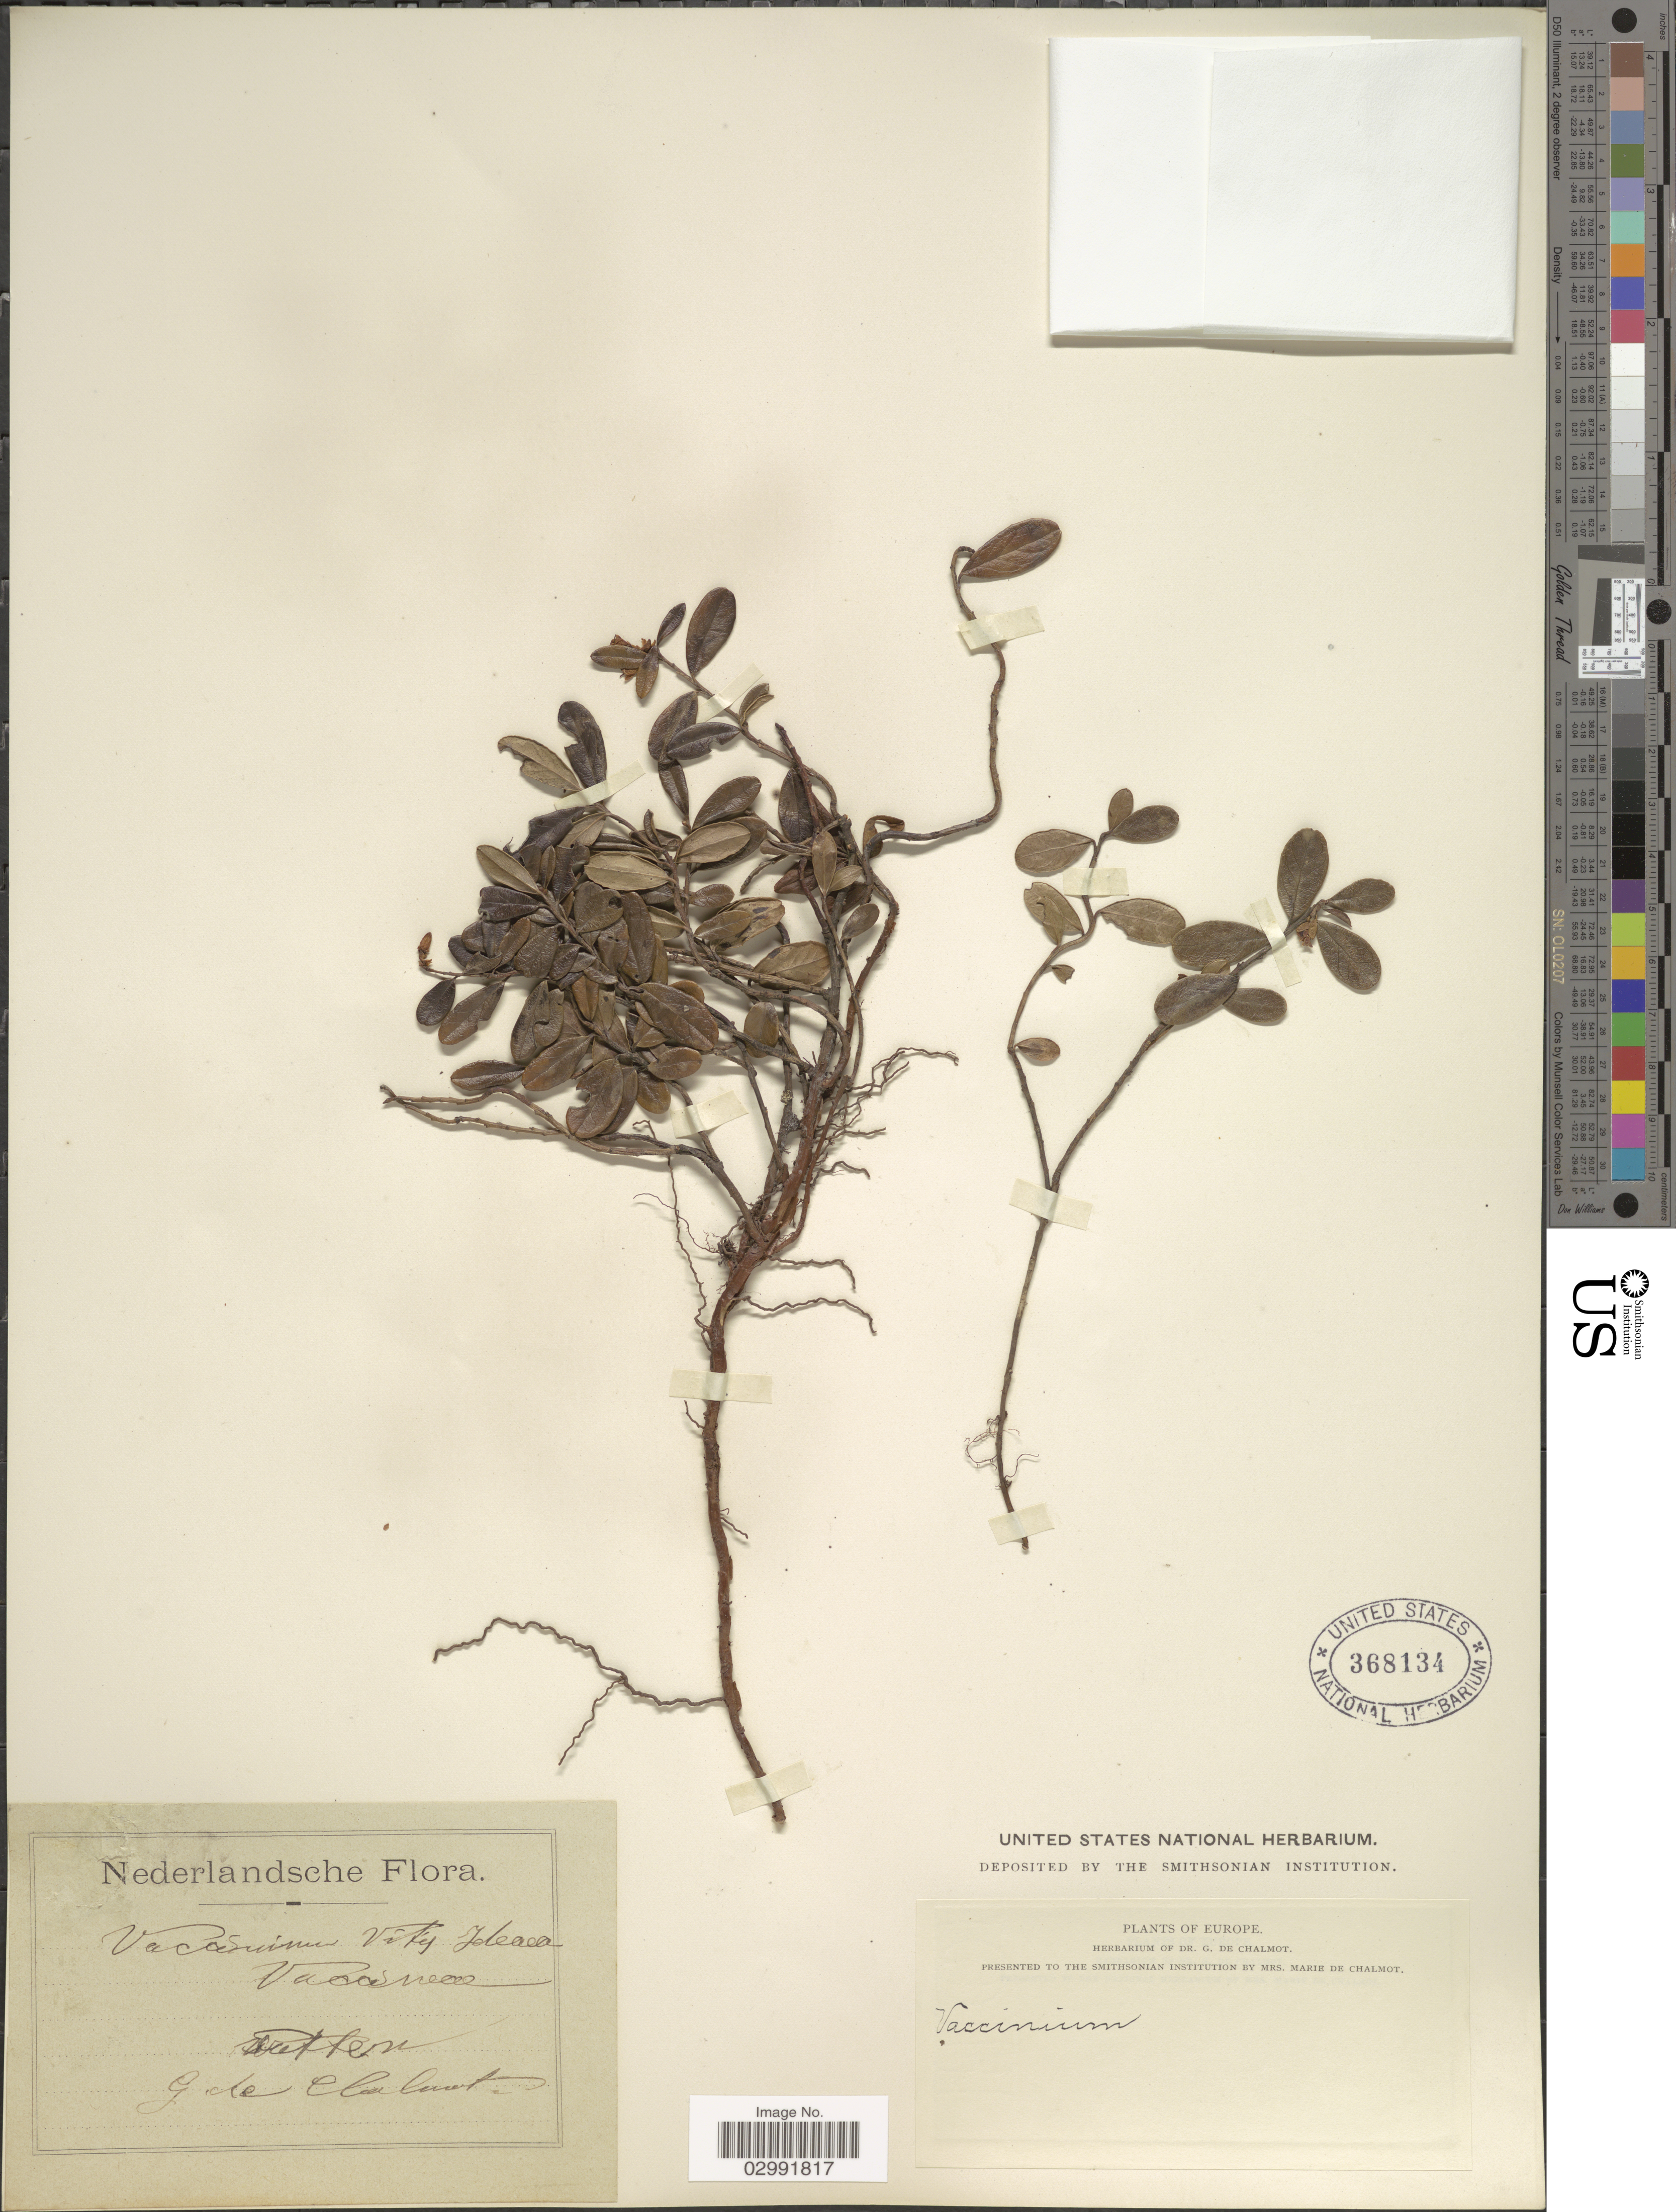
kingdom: Plantae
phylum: Tracheophyta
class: Magnoliopsida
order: Ericales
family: Ericaceae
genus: Vaccinium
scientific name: Vaccinium vitis-idaea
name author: L.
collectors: G. de Chalmot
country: Netherlands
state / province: Gelderland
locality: Putten.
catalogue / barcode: US 368134